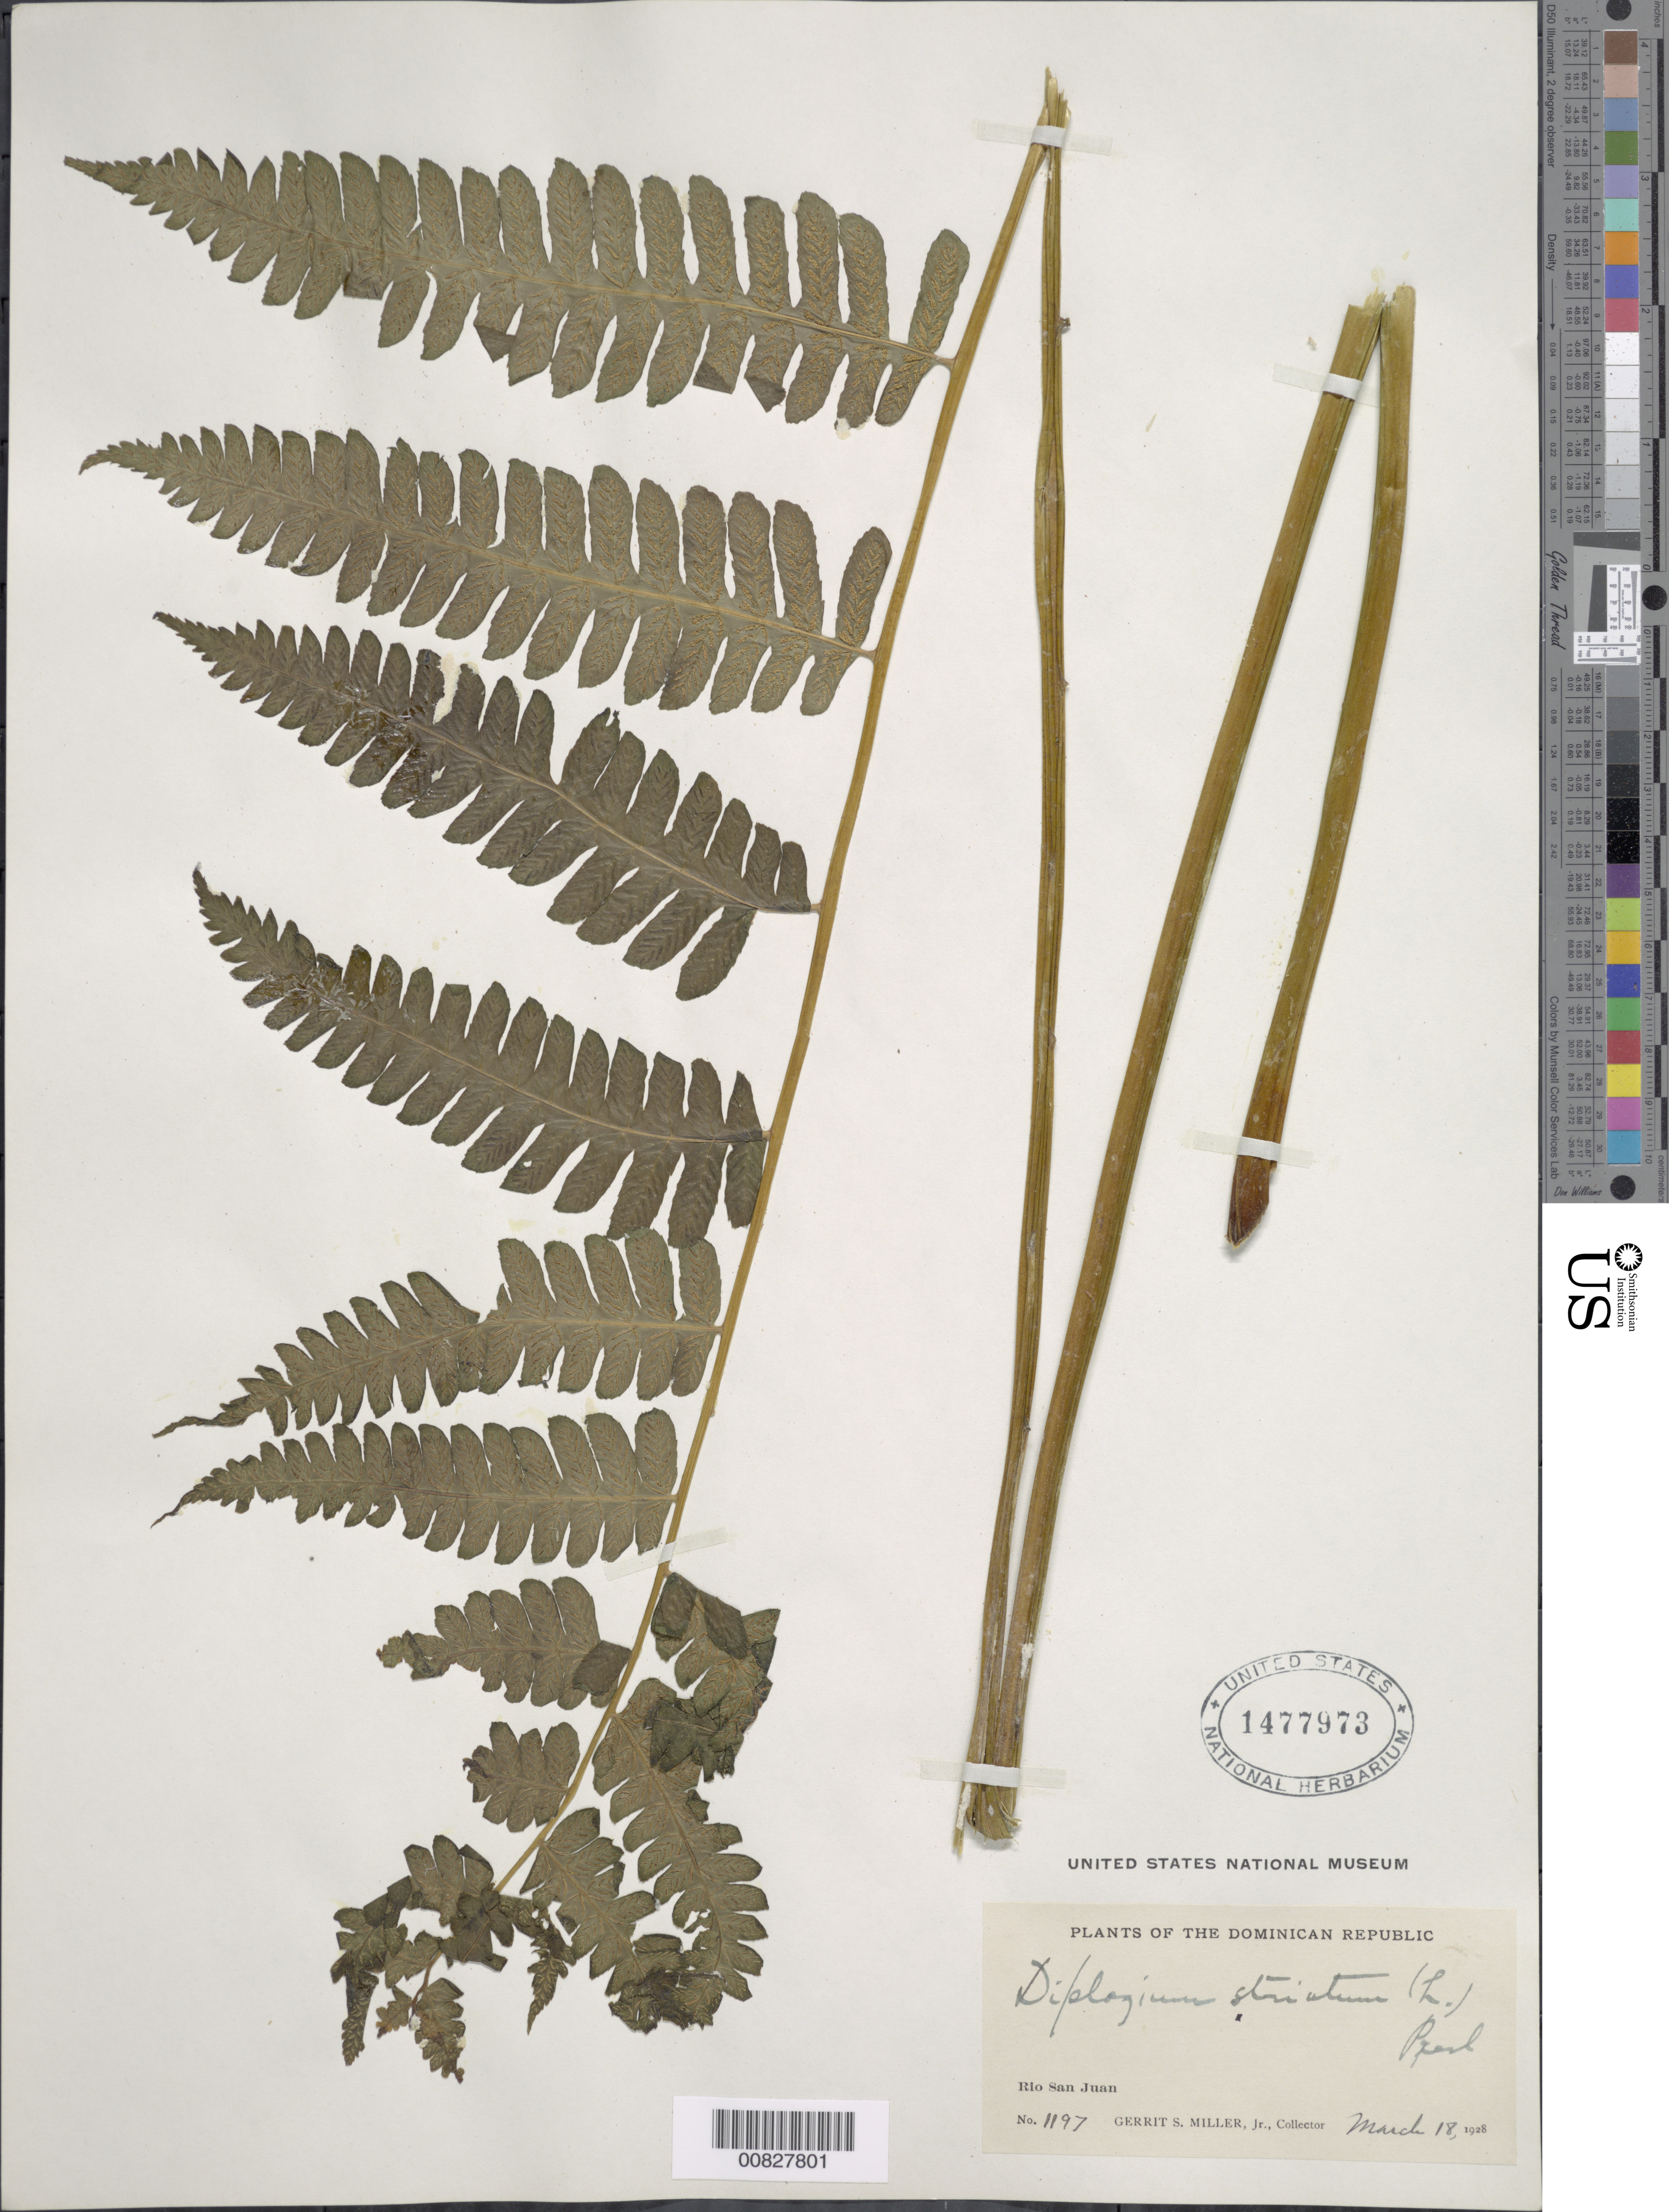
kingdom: Plantae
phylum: Tracheophyta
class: Polypodiopsida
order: Polypodiales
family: Athyriaceae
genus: Diplazium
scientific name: Diplazium striatum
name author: (L.) C. Presl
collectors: G. S. Miller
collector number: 1197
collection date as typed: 18 Mar 1928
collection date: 1928-03-18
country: Dominican Republic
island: Hispaniola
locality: Río San Juan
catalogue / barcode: US 1477973